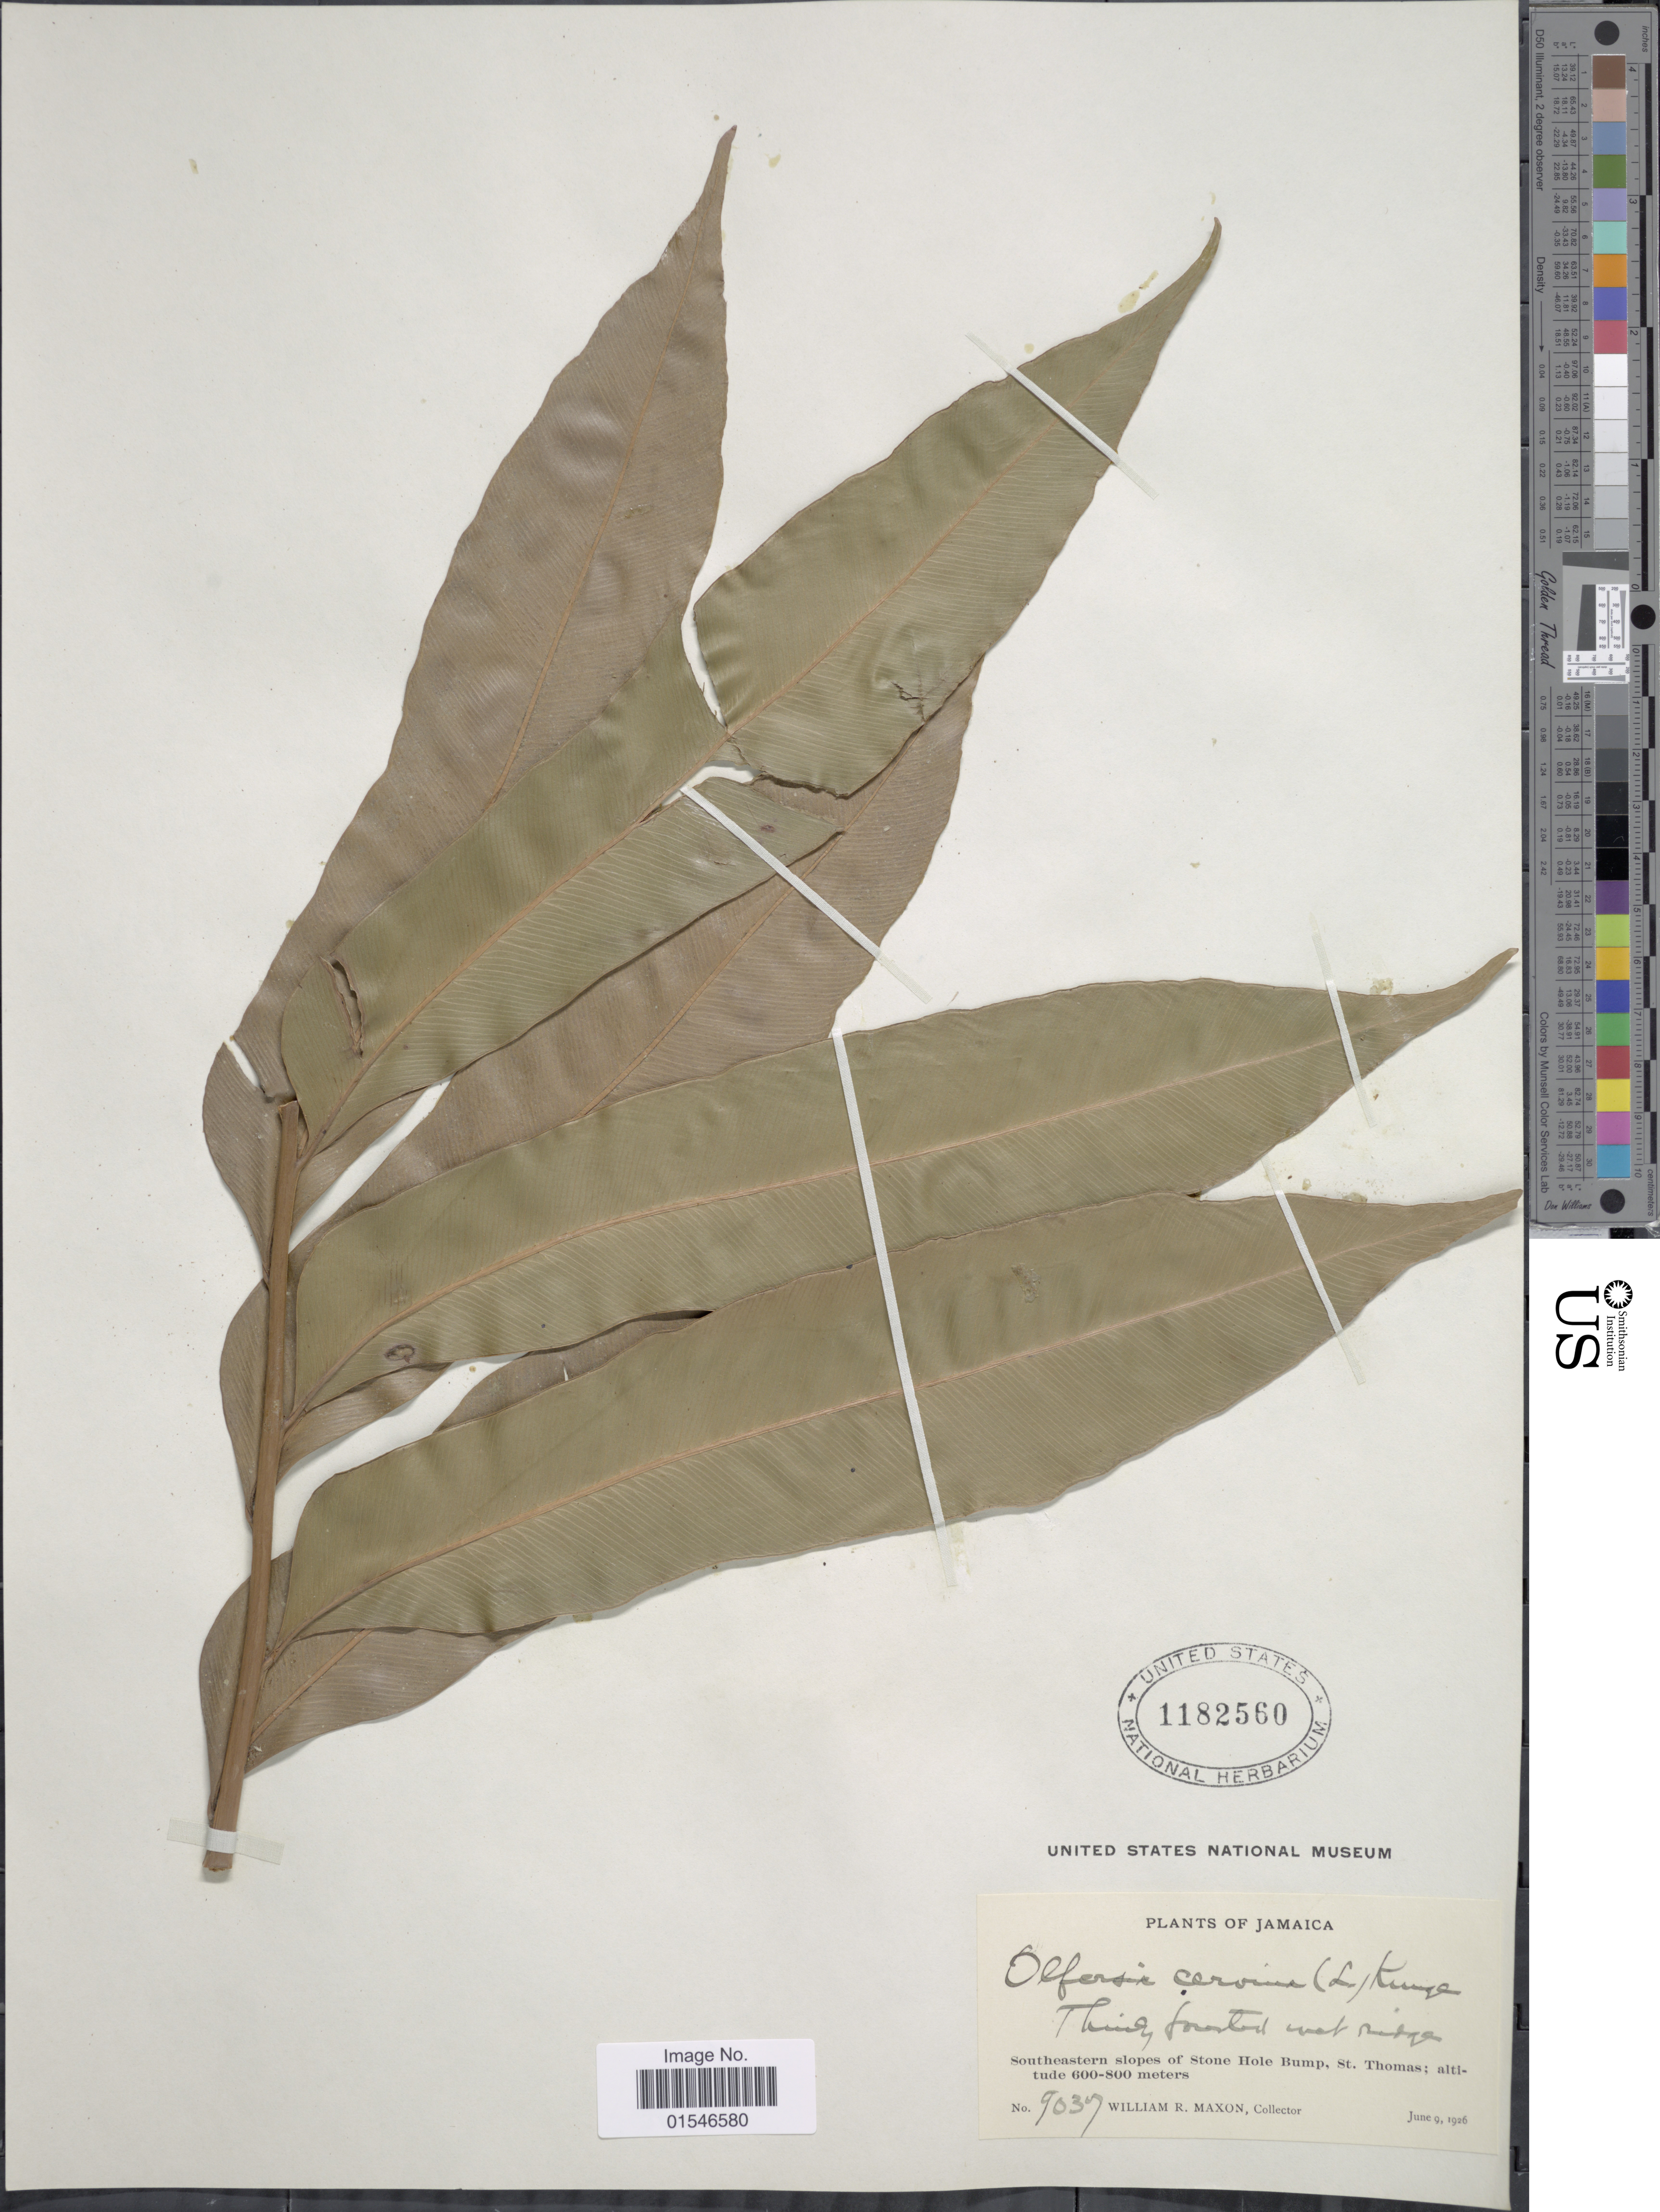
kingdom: Plantae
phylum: Tracheophyta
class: Polypodiopsida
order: Polypodiales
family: Dryopteridaceae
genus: Olfersia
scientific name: Olfersia cervina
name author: (L.) Kunze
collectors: W. R. Maxon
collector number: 9039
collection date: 1926-06-09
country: Jamaica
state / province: Saint Thomas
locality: Southeastern slopes of Stone Hole Bump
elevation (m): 600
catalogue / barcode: US 1182560